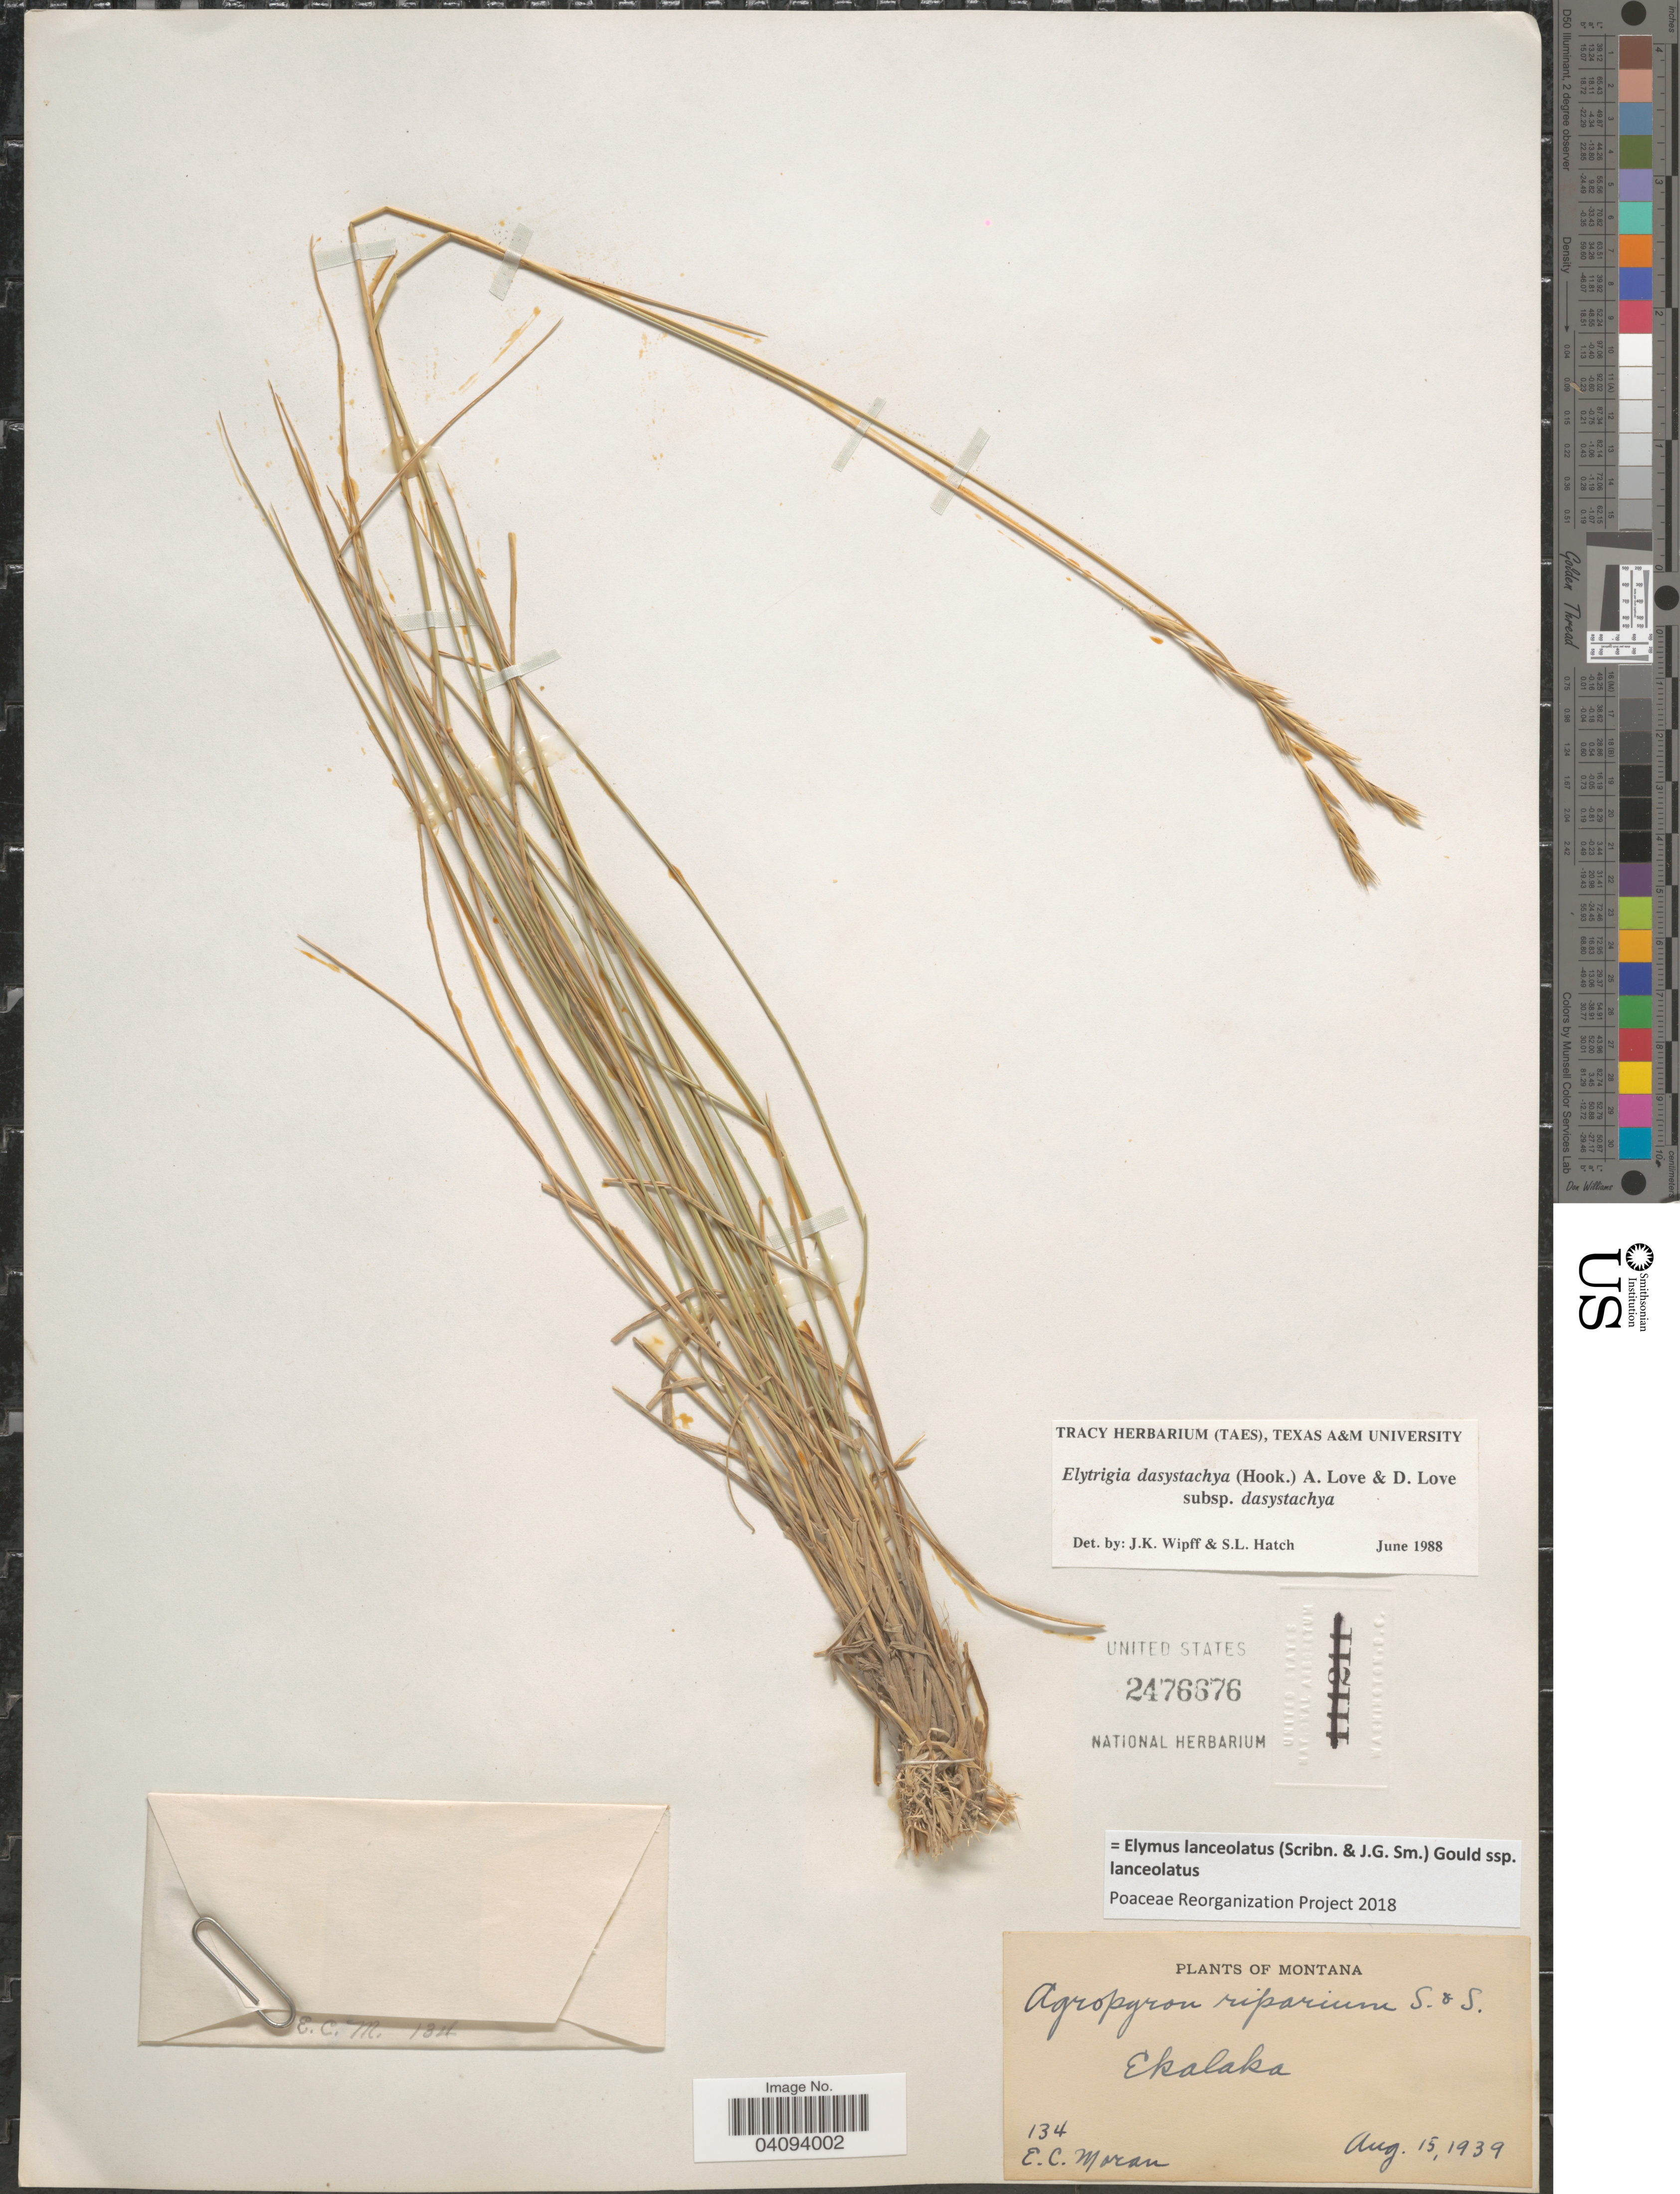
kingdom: Plantae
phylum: Tracheophyta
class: Liliopsida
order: Poales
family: Poaceae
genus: Elymus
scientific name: Elymus lanceolatus subsp. lanceolatus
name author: (Scribn. & J.G. Sm.) Gould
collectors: E. C. Moran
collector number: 134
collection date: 1939-08-15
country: United States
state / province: Montana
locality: Ekalaka.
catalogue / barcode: US 2476676